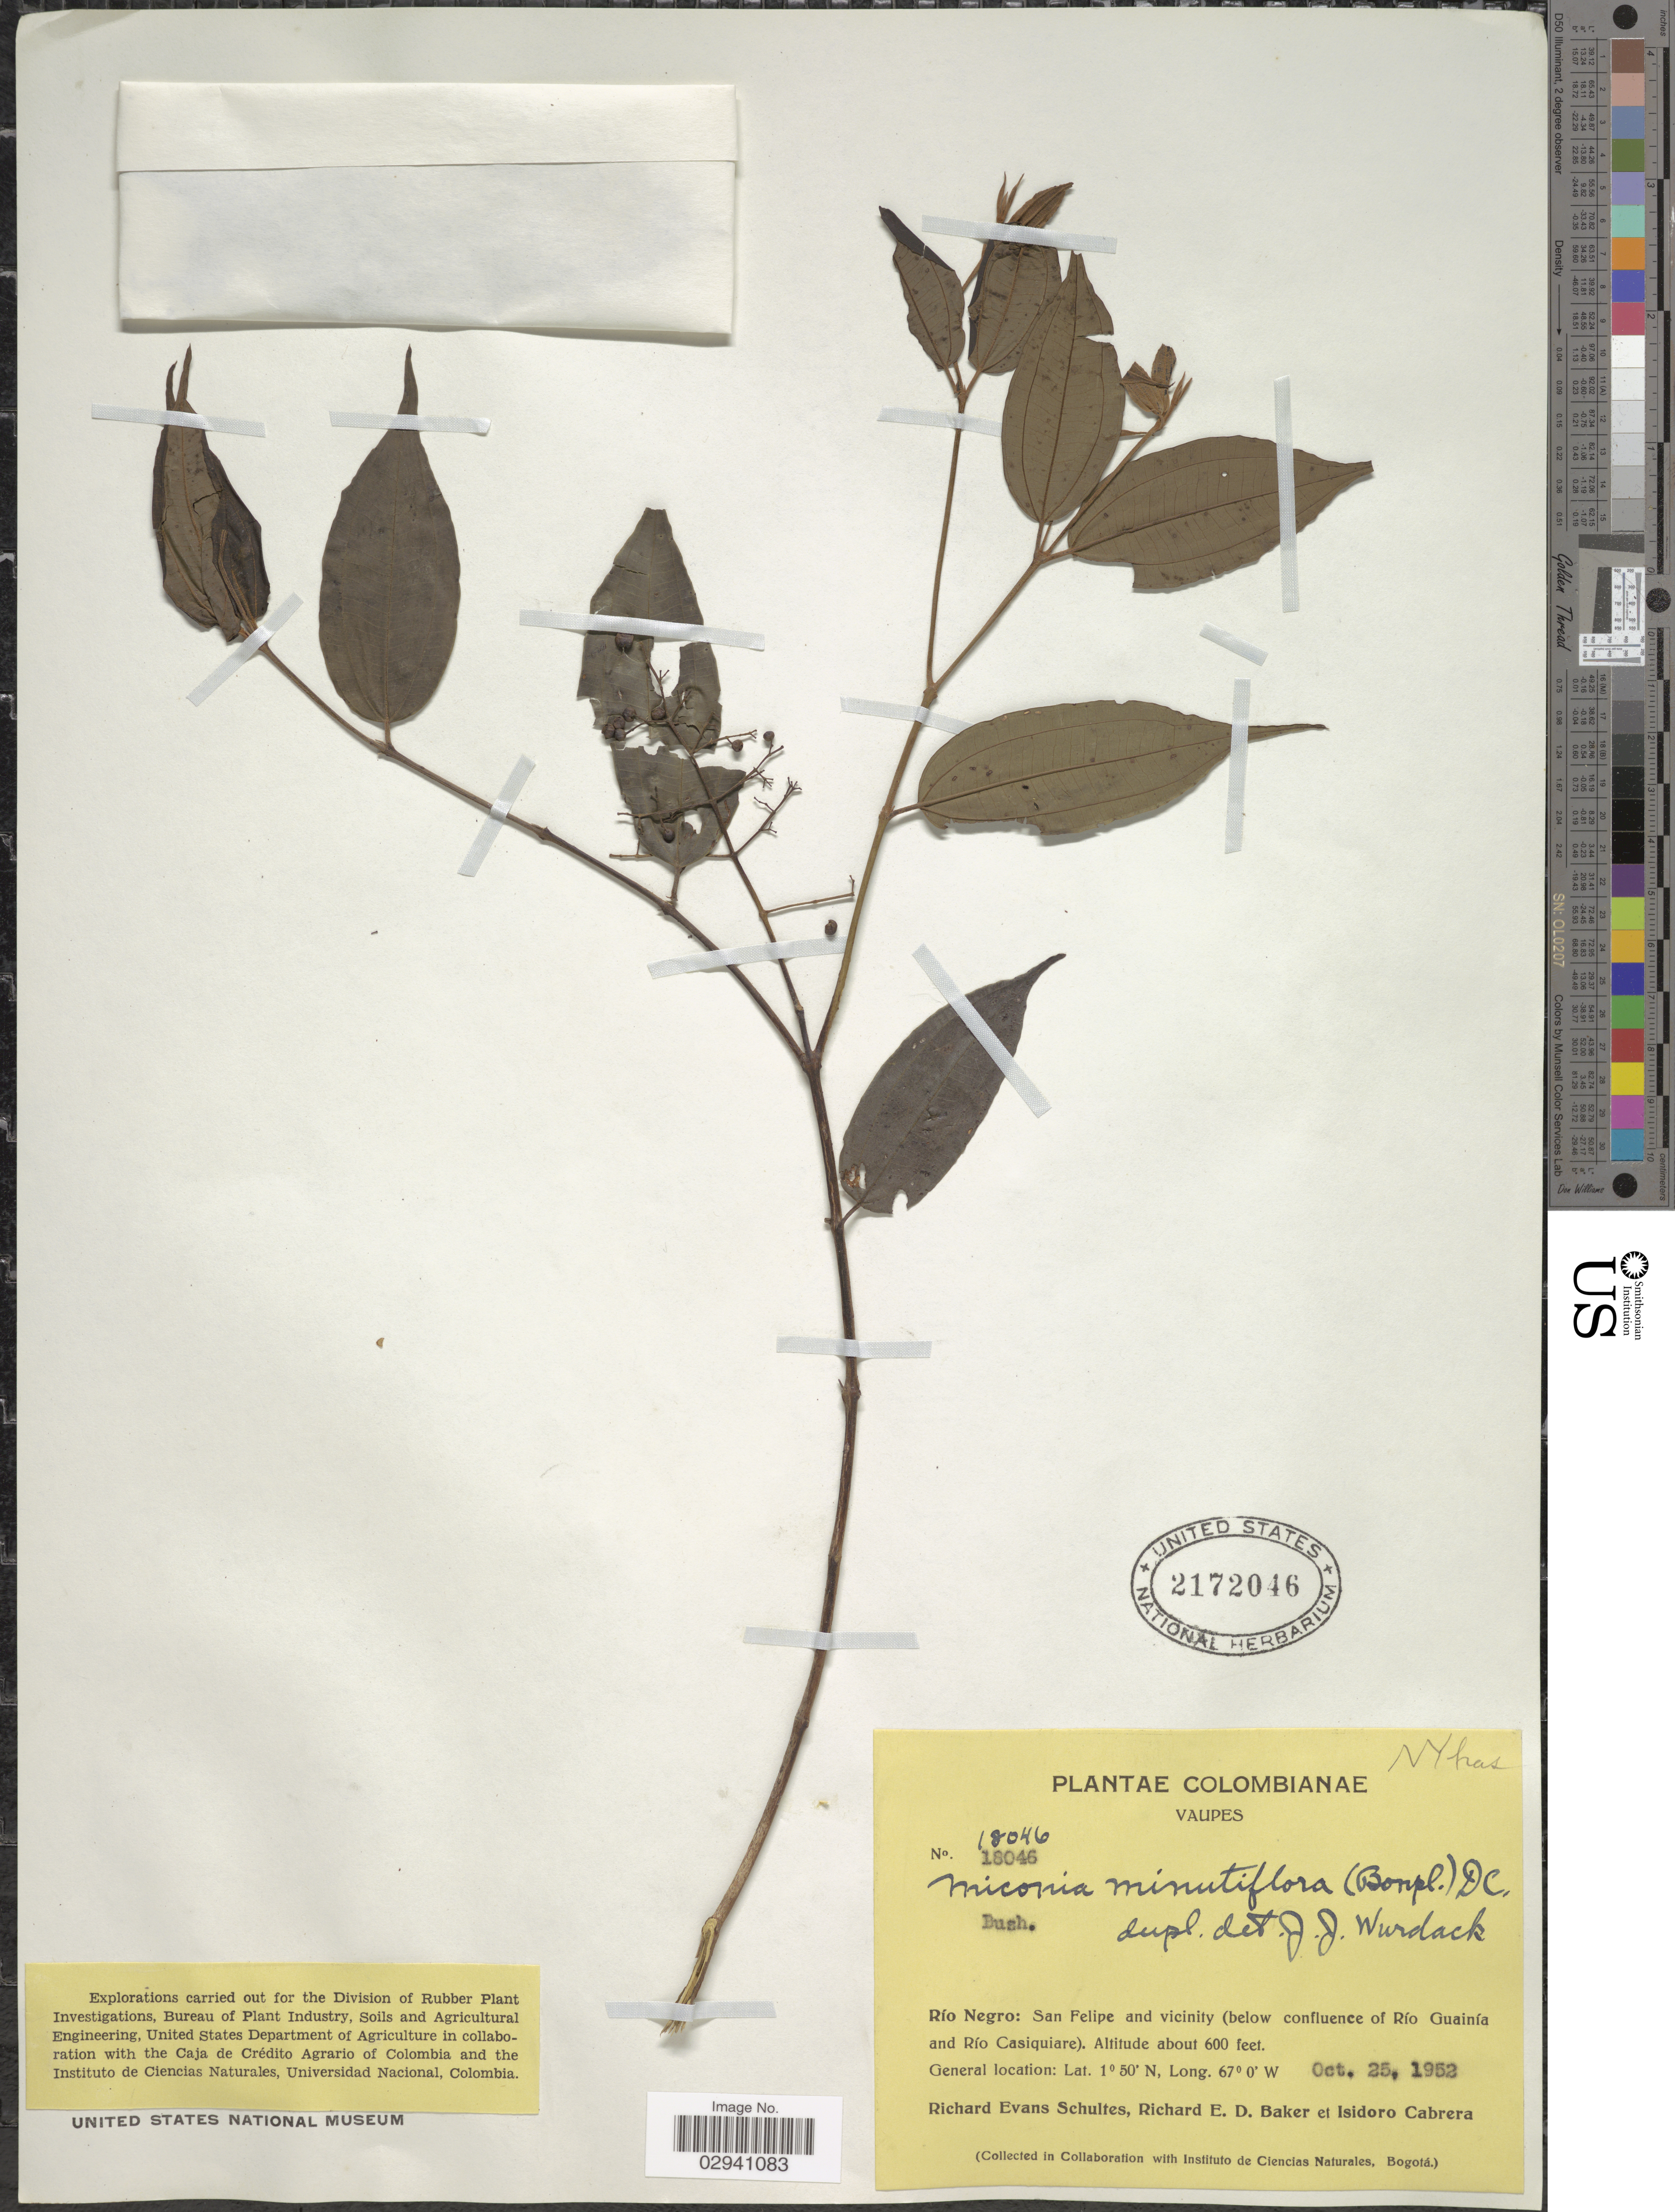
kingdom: Plantae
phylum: Tracheophyta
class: Magnoliopsida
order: Myrtales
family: Melastomataceae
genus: Miconia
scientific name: Miconia minutiflora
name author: (Bonpl.) DC.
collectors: R. E. Schultes, R. E. D. Baker & I. Cabrera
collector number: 18046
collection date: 1952-10-25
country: Colombia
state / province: Vaupés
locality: Río Negro: San Felipe and vicinity (below confluence of Río Guainía and Río Casiquiare).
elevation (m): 183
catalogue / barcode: US 2172046